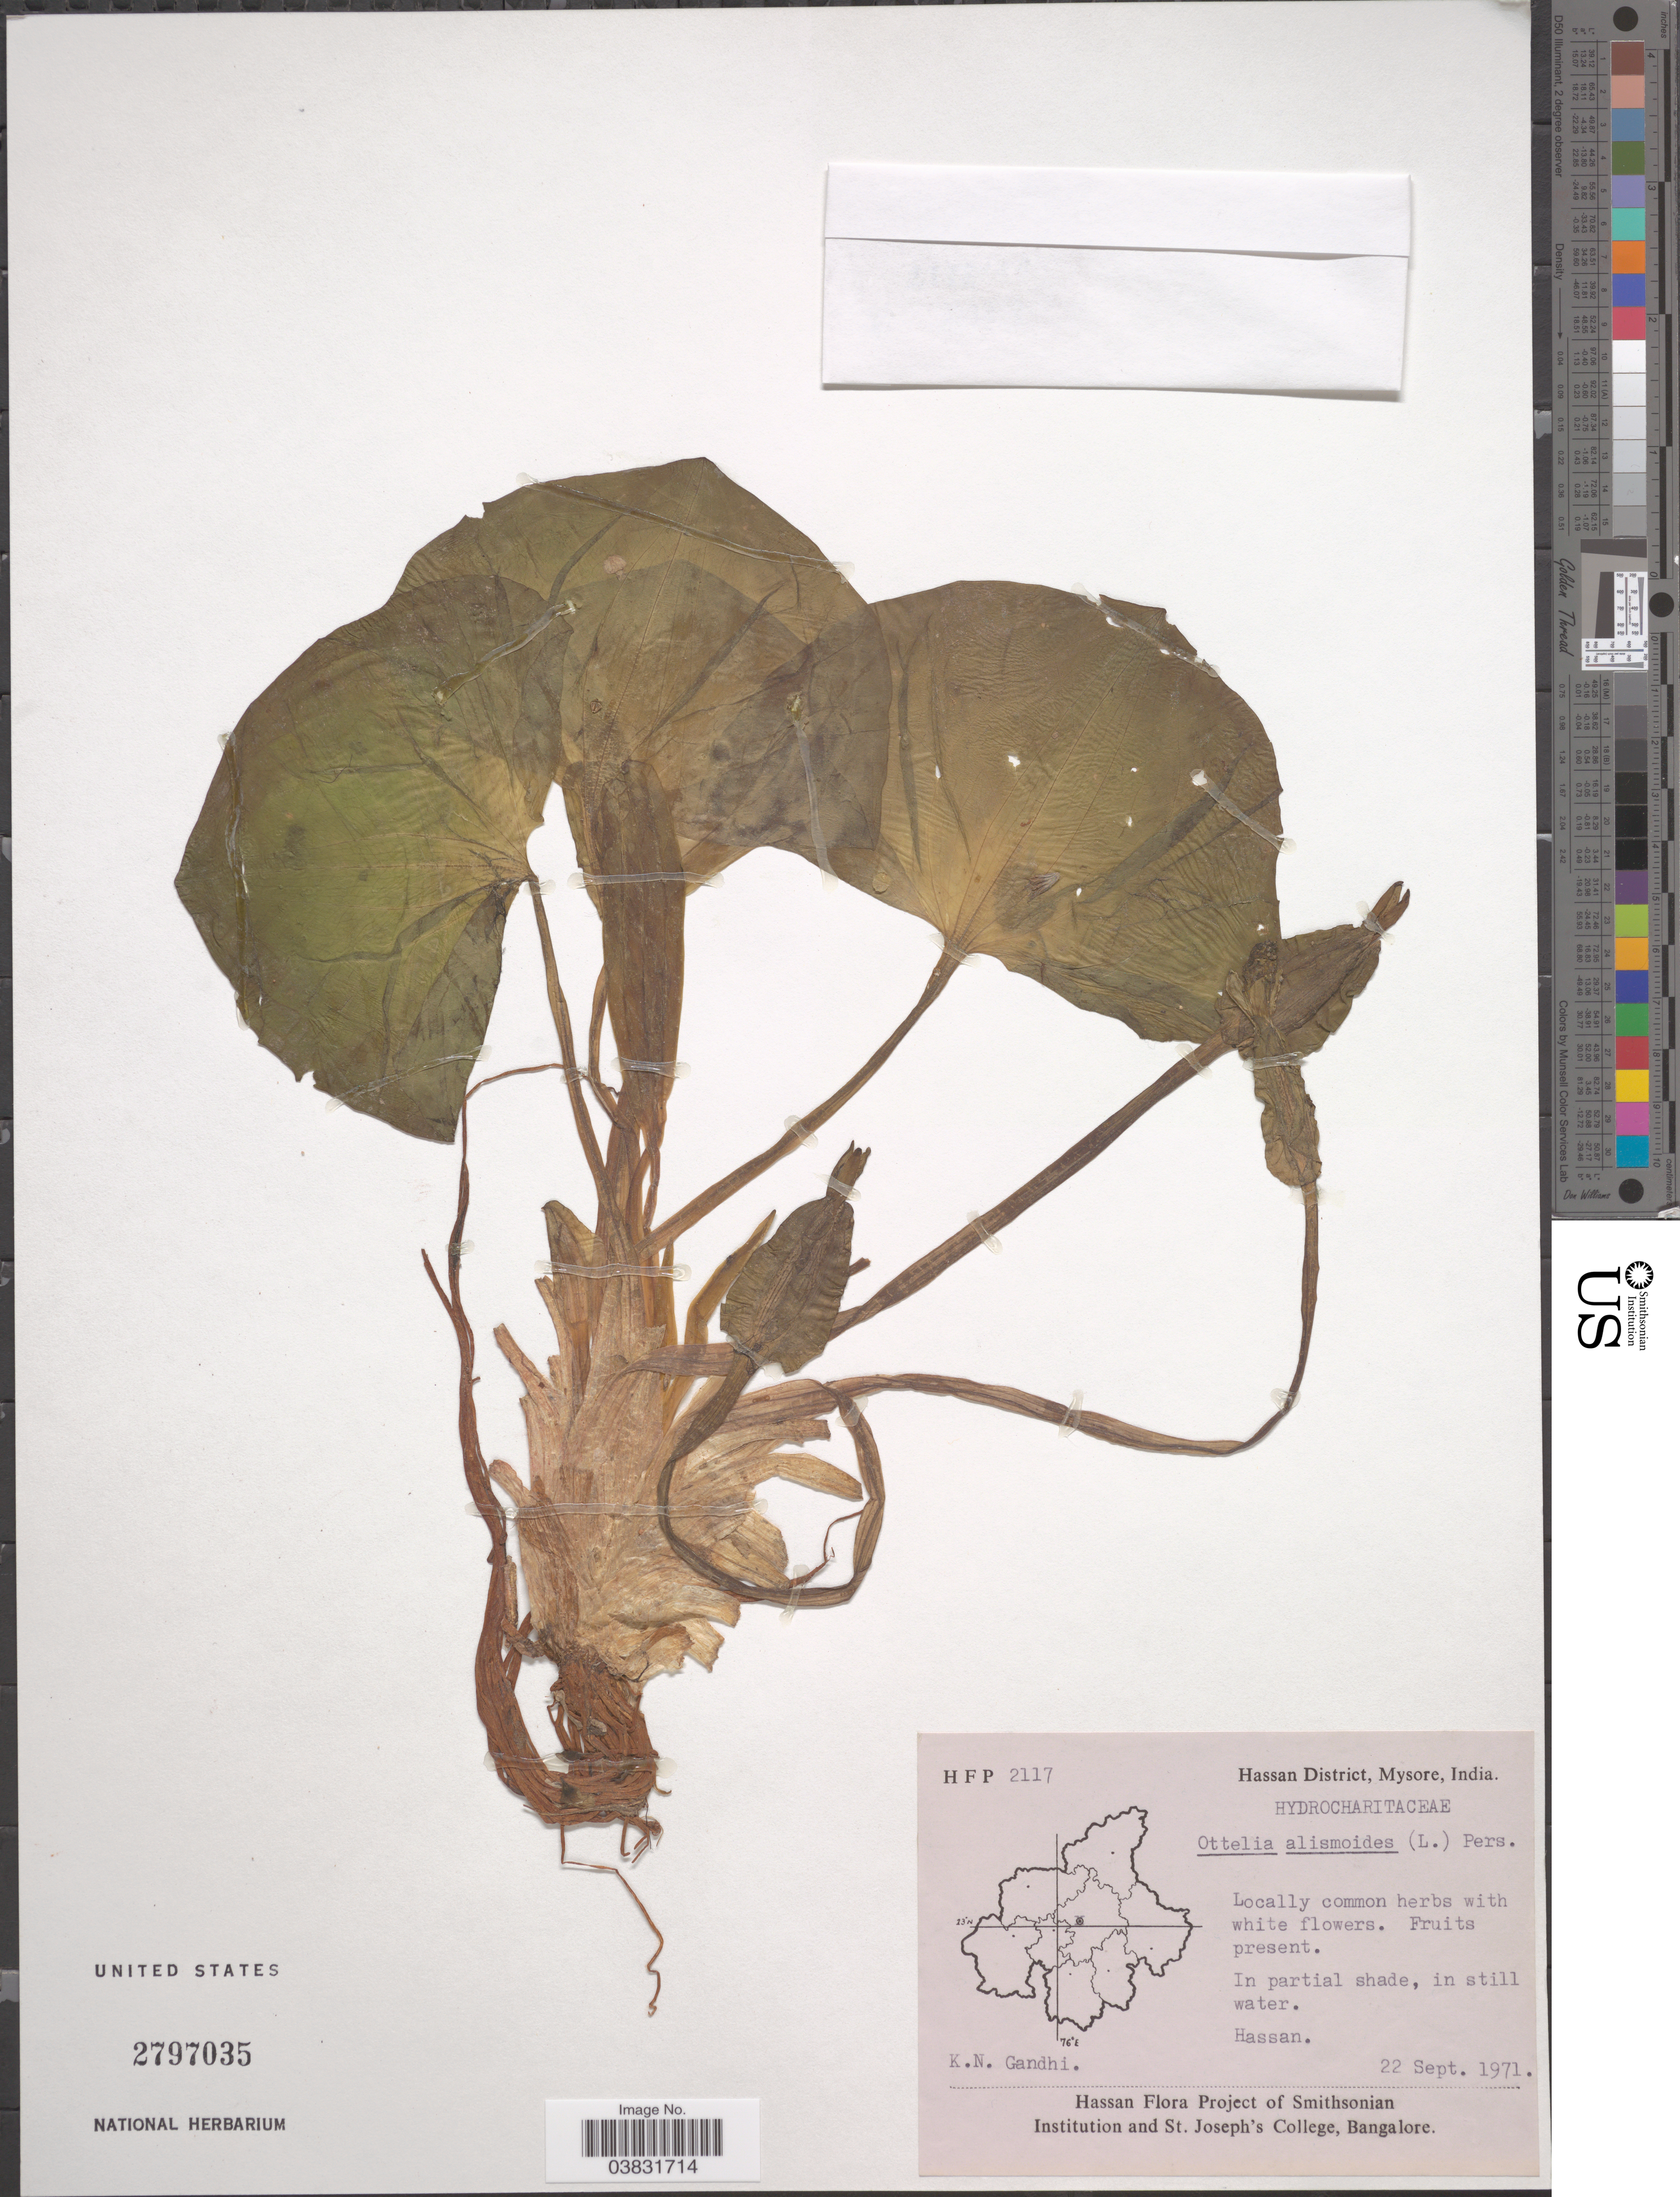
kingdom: Plantae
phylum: Tracheophyta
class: Liliopsida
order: Alismatales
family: Hydrocharitaceae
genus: Ottelia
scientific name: Ottelia alismoides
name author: Pers.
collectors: K. N. Gandhi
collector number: HFP2117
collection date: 1971-09-22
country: India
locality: Hassan District, Mysore. Hassan.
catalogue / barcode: US 2797035